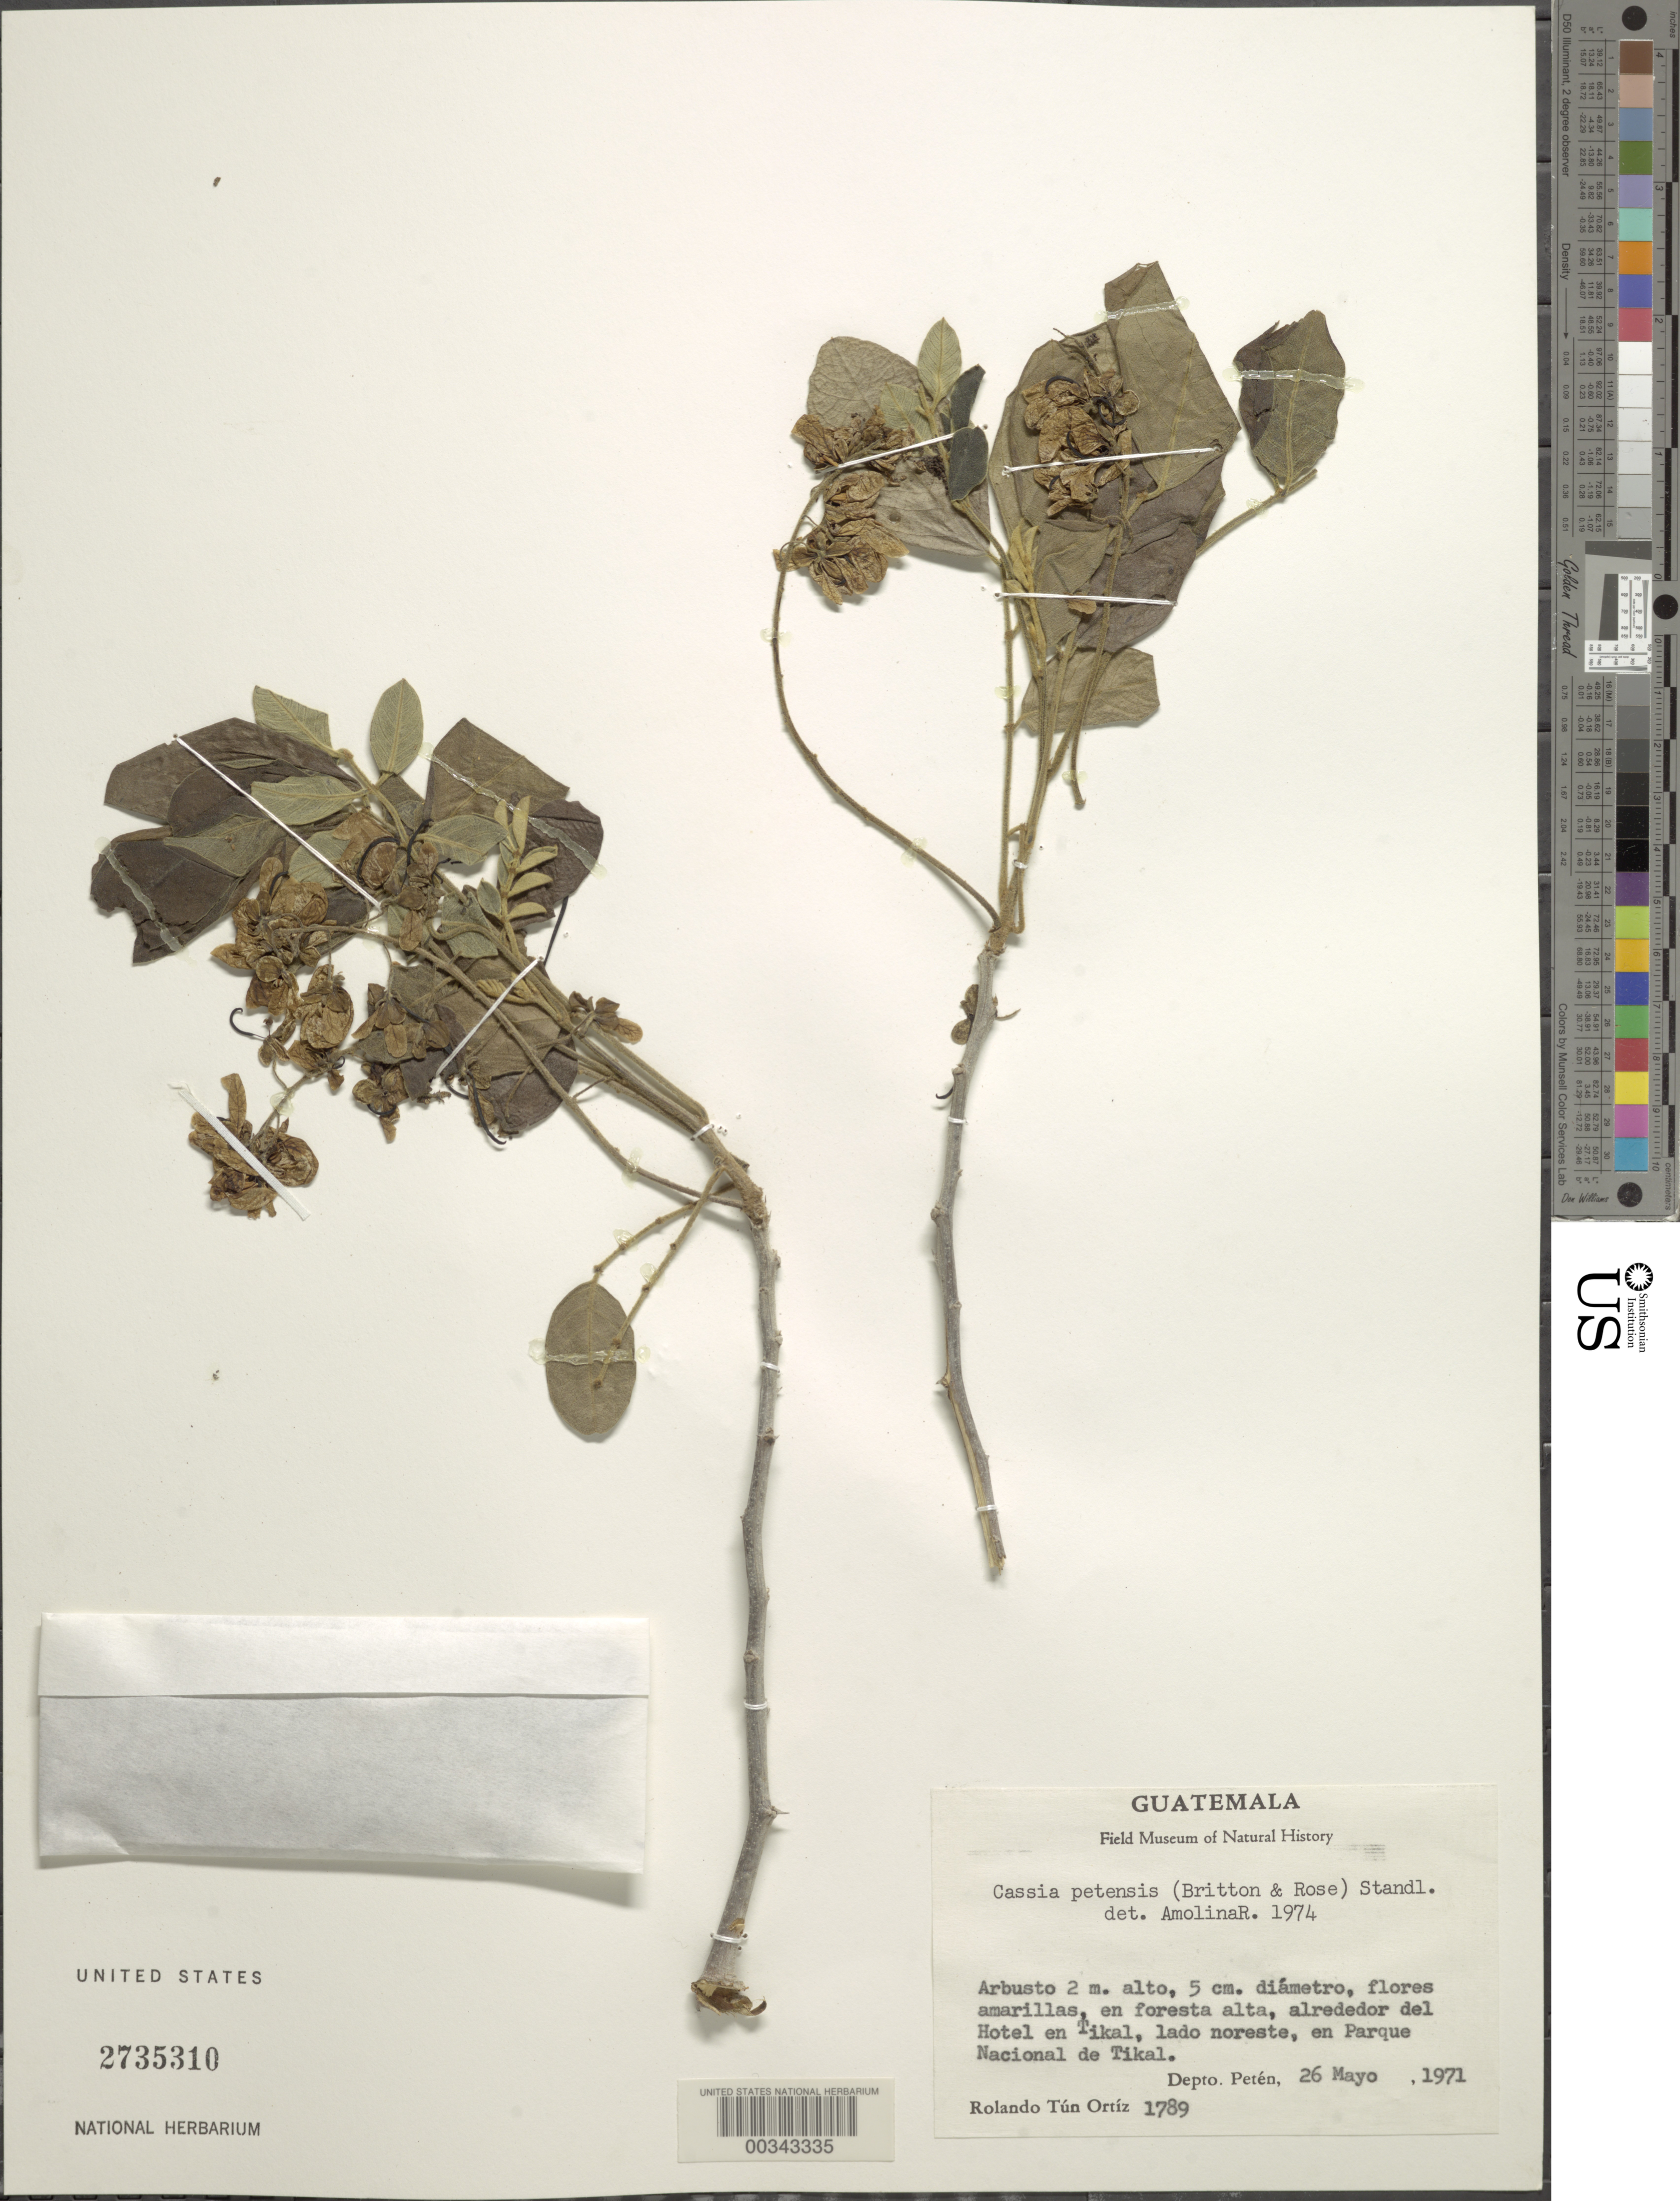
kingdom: Plantae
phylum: Tracheophyta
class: Magnoliopsida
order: Fabales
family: Fabaceae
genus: Senna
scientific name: Senna peralteana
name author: (Kunth) H.S. Irwin & Barneby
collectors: R. Tún Ortiz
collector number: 1789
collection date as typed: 26 May 1971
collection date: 1971-05-26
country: Guatemala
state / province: El Petén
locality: Vicinity of the hotel in Tikal, NE in Parque Nacional de Tikal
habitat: Tall forest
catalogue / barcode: US 2735310